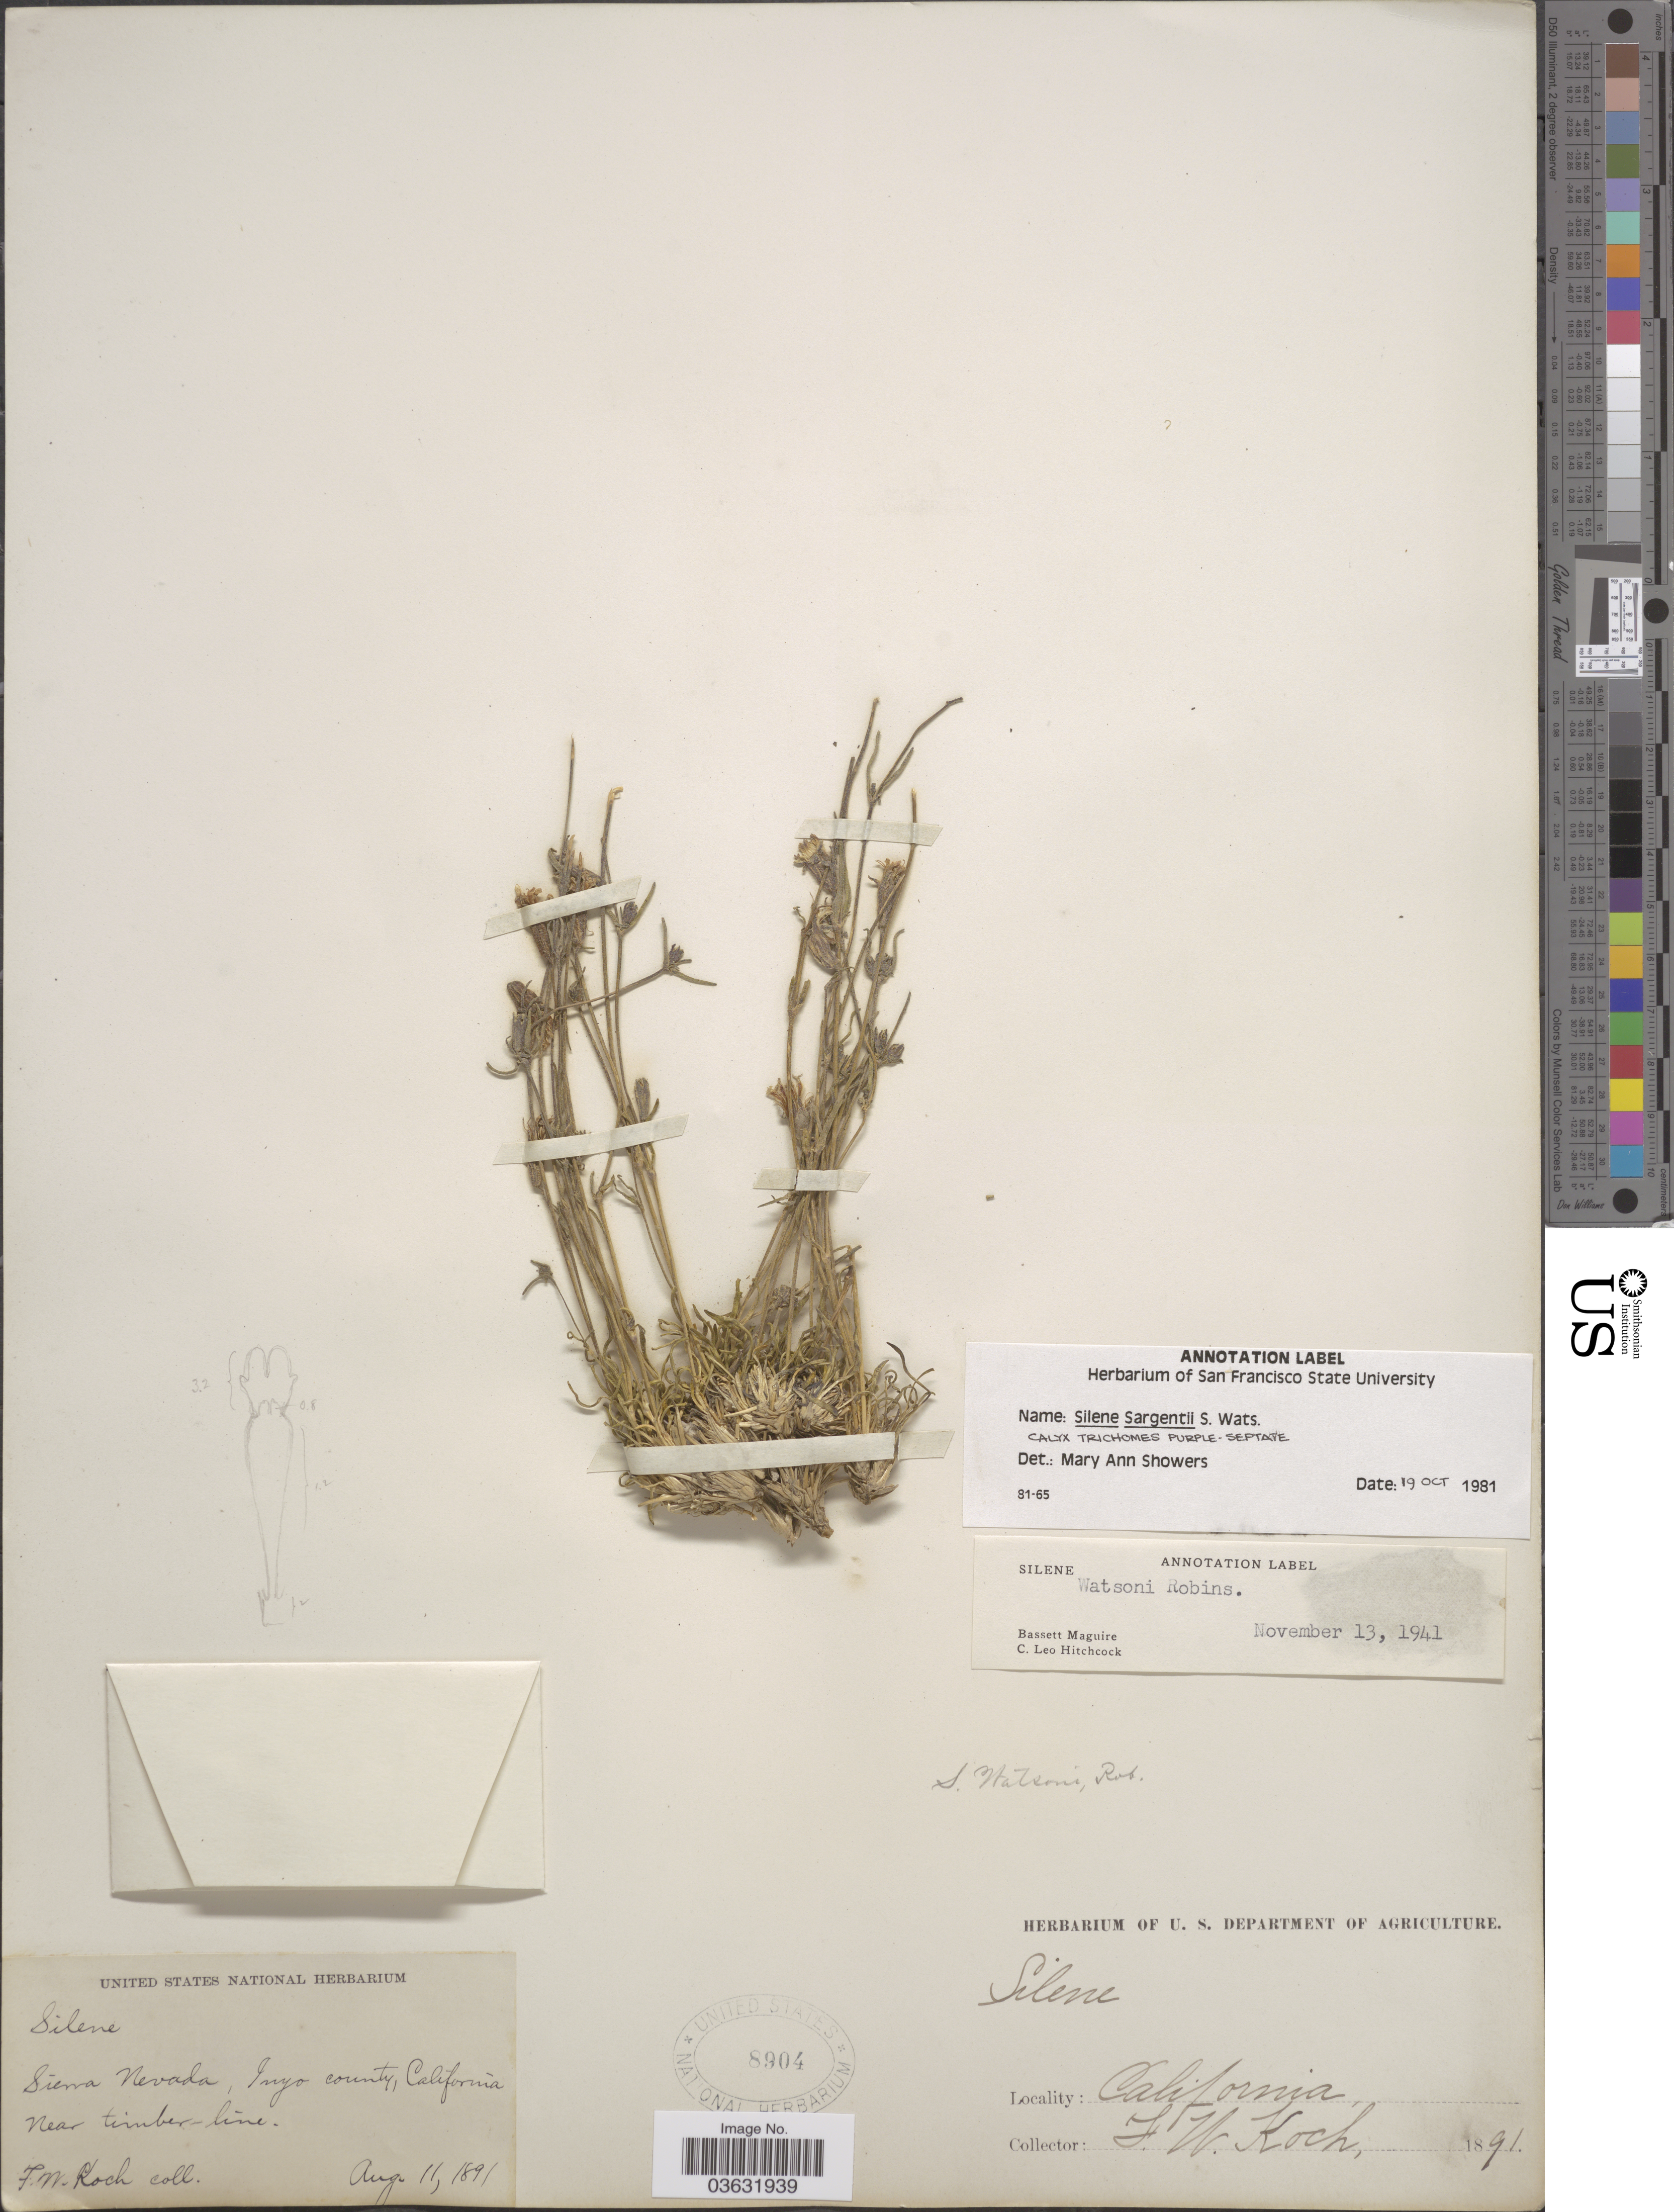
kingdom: Plantae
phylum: Tracheophyta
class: Magnoliopsida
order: Caryophyllales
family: Caryophyllaceae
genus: Silene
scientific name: Silene sargentii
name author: S. Watson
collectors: F. W. Koch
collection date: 1891-08-11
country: United States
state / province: California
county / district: Inyo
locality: Sierra Nevada, Inyo county. Near timber line.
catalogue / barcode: US 8904